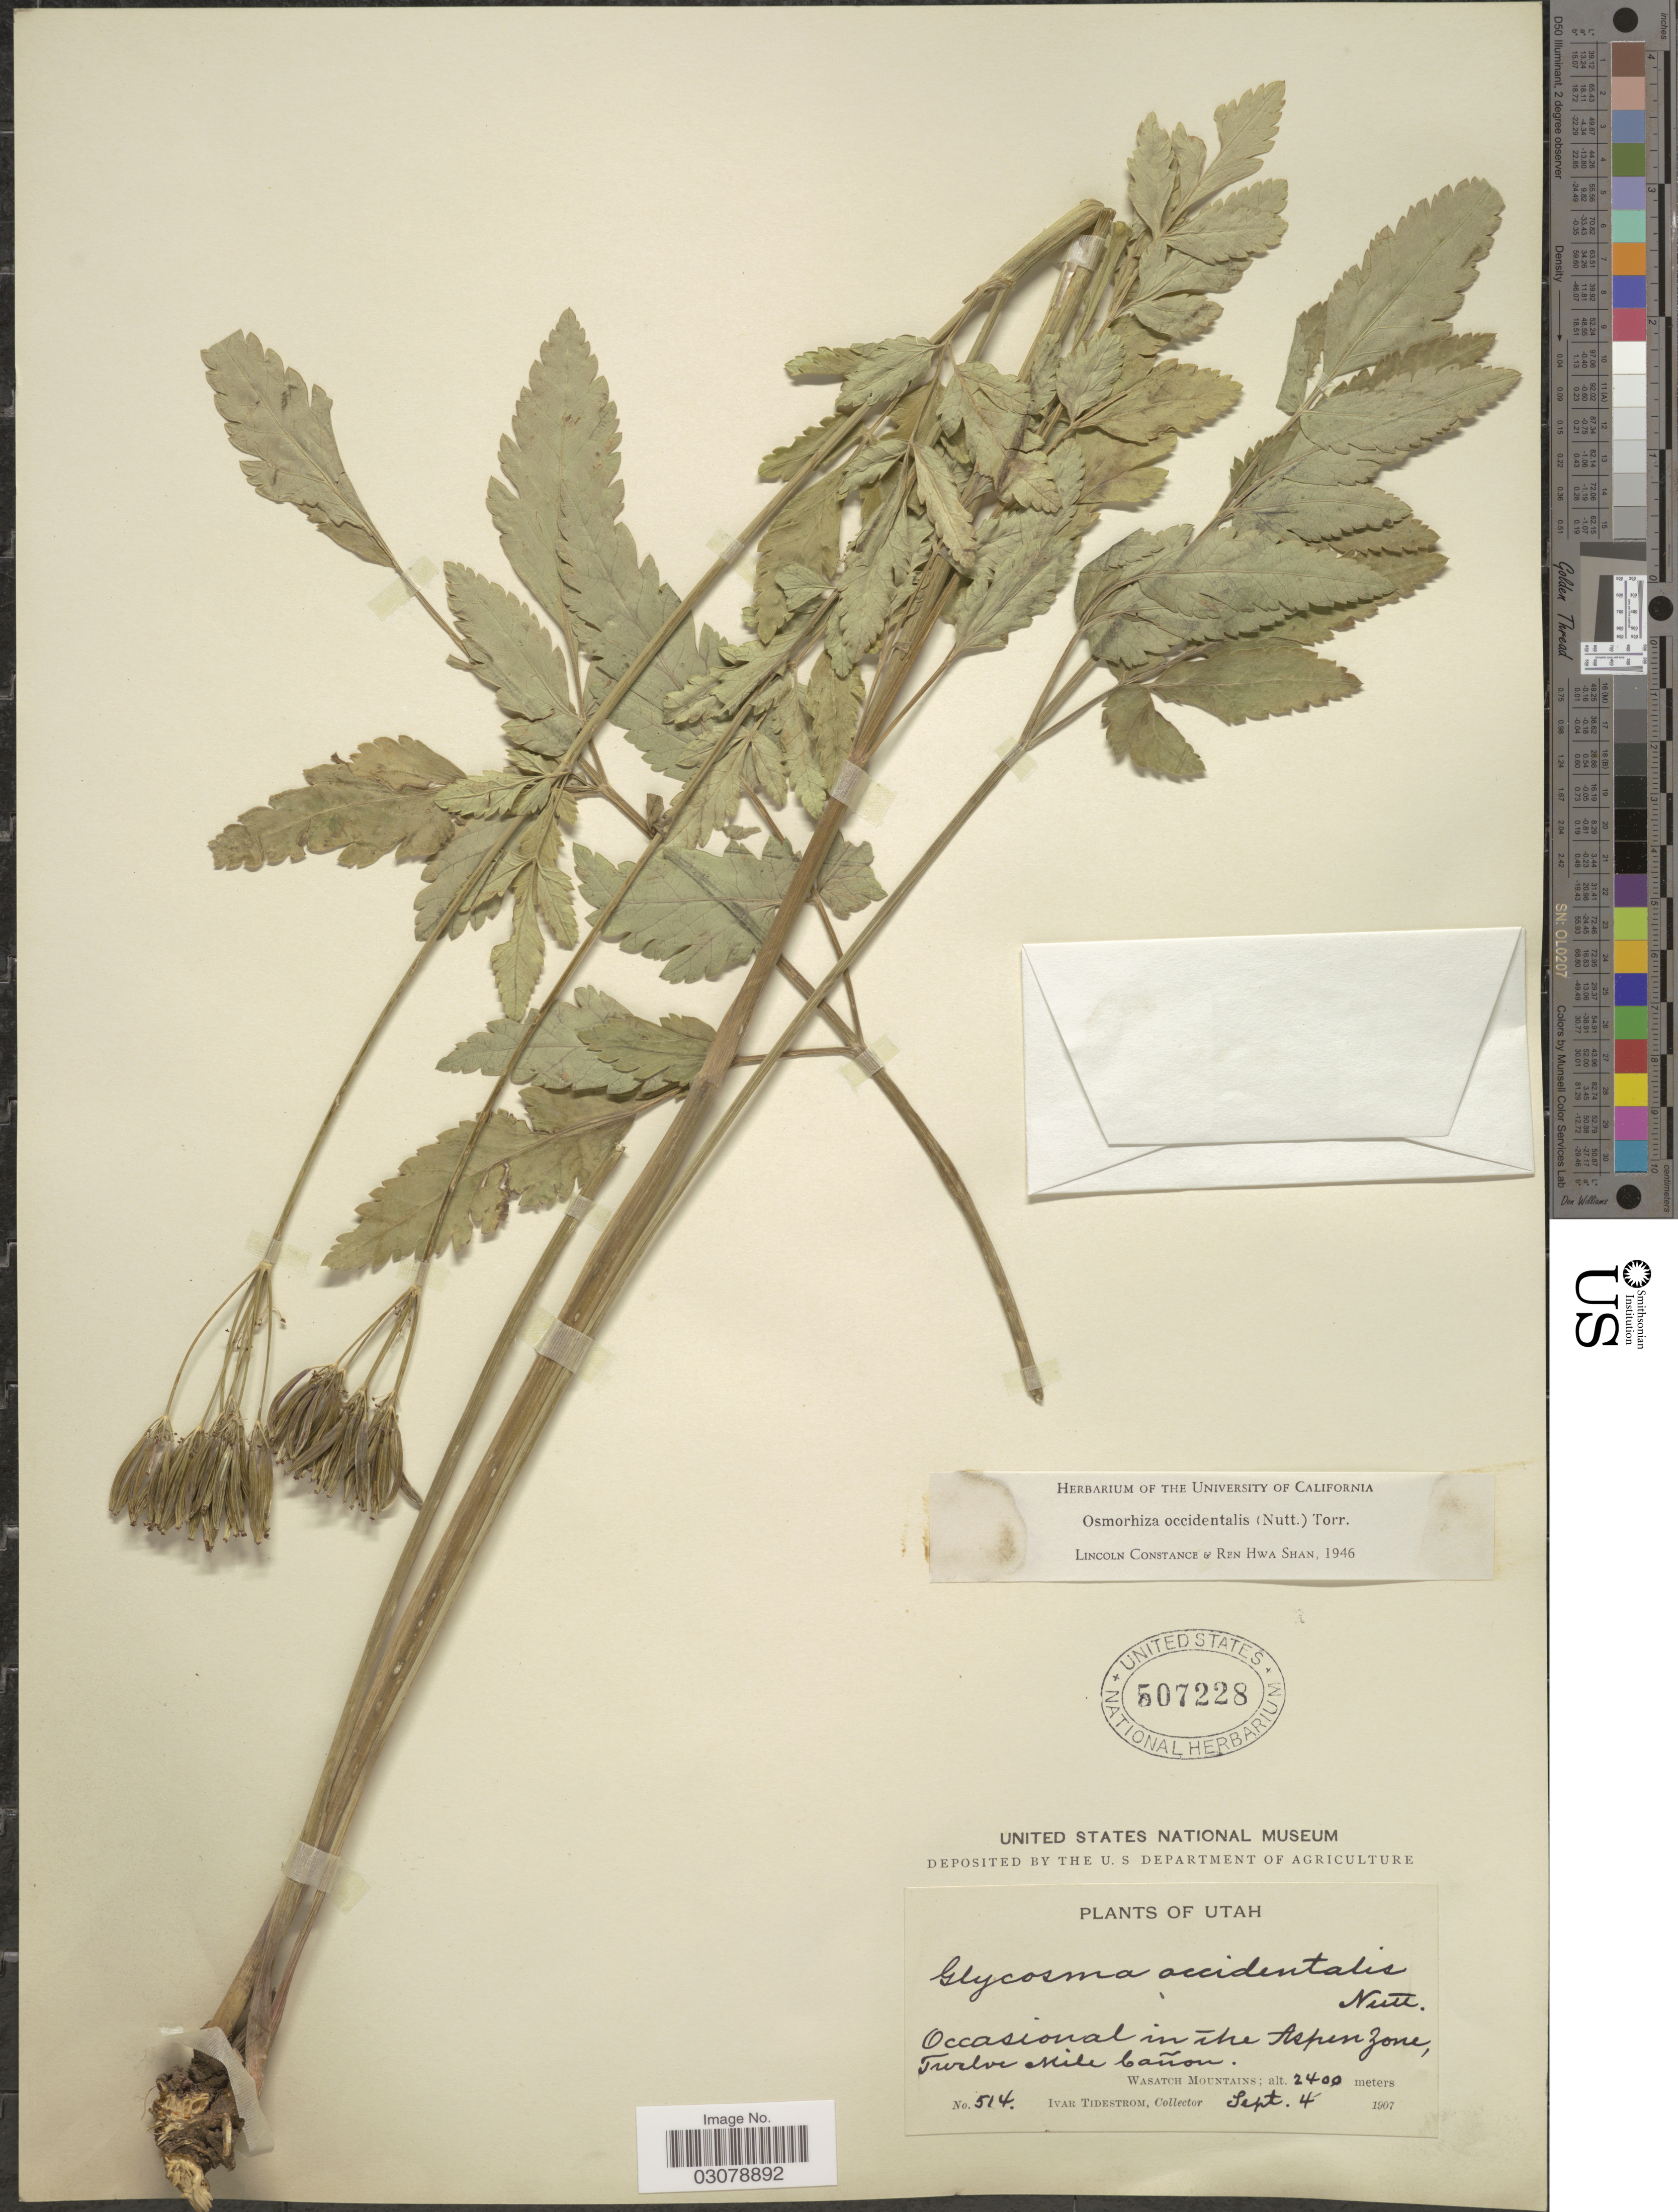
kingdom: Plantae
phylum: Tracheophyta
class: Magnoliopsida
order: Apiales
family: Apiaceae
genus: Osmorhiza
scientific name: Osmorhiza occidentalis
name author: (Nutt.) Torr.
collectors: I. F. Tidestrom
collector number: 514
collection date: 1907-09-04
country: United States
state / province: Utah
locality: Occasional in the Aspen Zone, Twelve Mile Cañon, Wasatch Mountains.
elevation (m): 2400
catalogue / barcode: US 507228